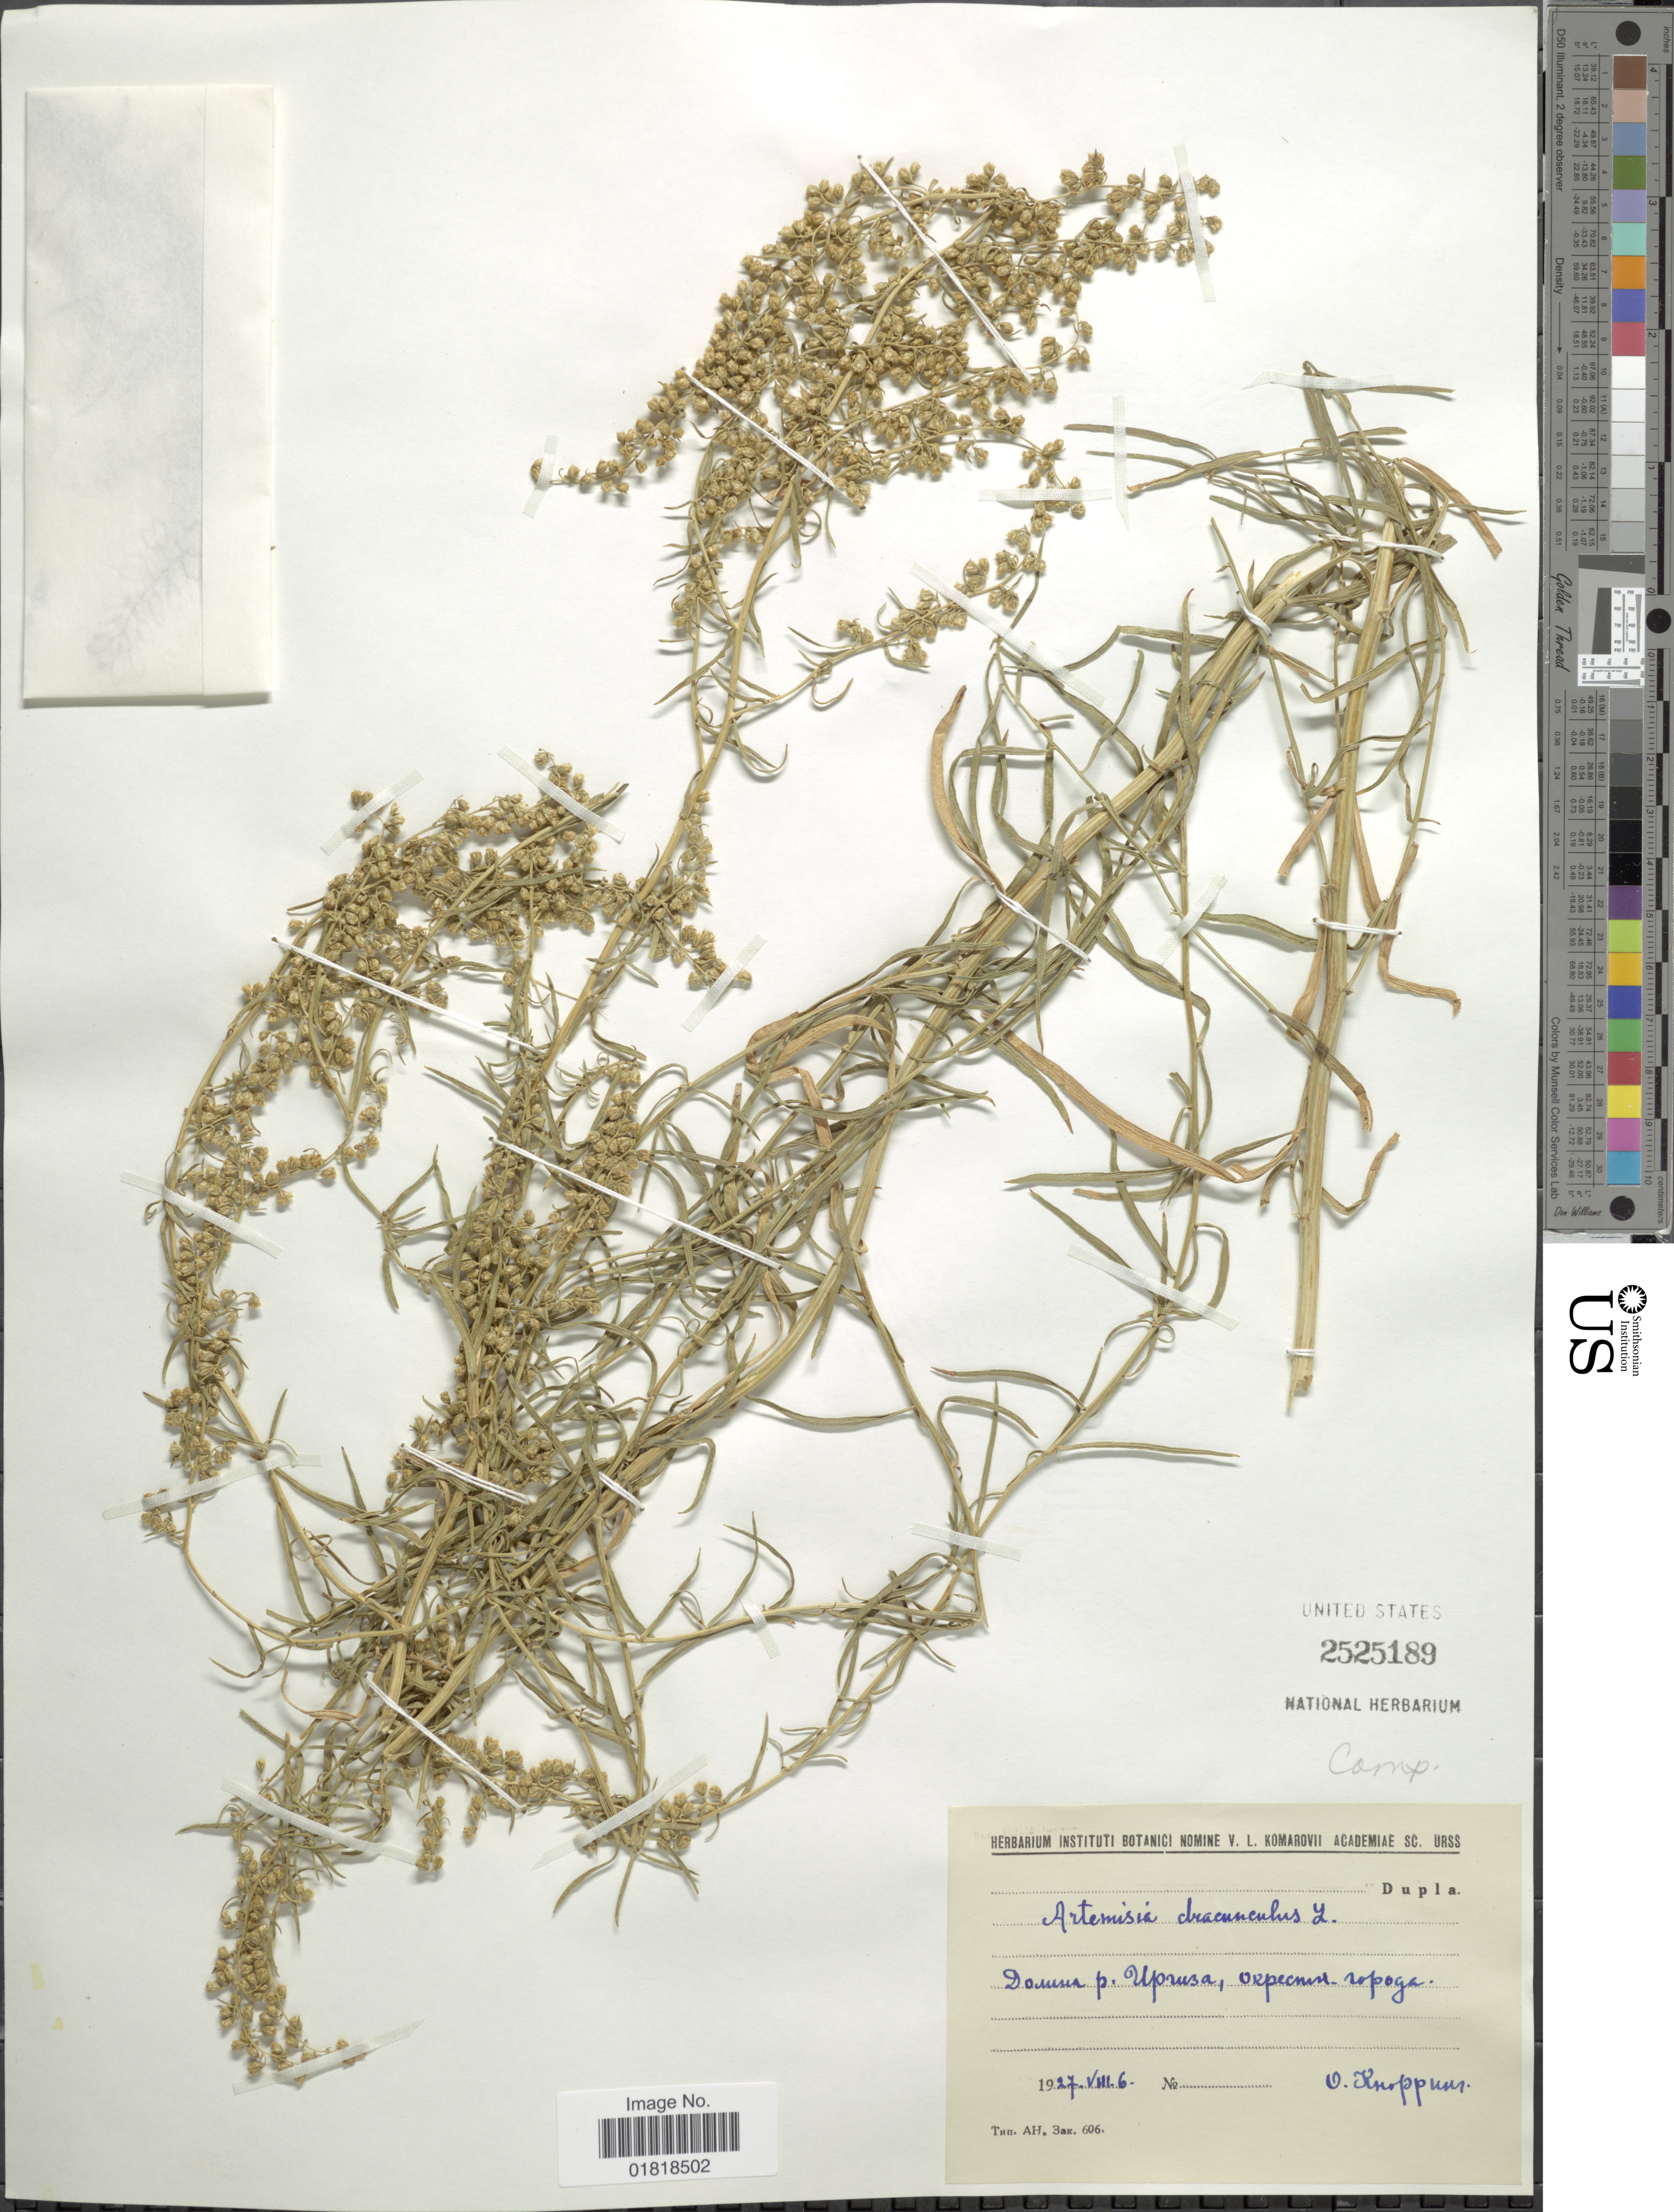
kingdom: Plantae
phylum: Tracheophyta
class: Magnoliopsida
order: Asterales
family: Asteraceae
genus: Artemisia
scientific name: Artemisia dracunculus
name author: L.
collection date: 1927-08-06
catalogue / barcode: US 2525189